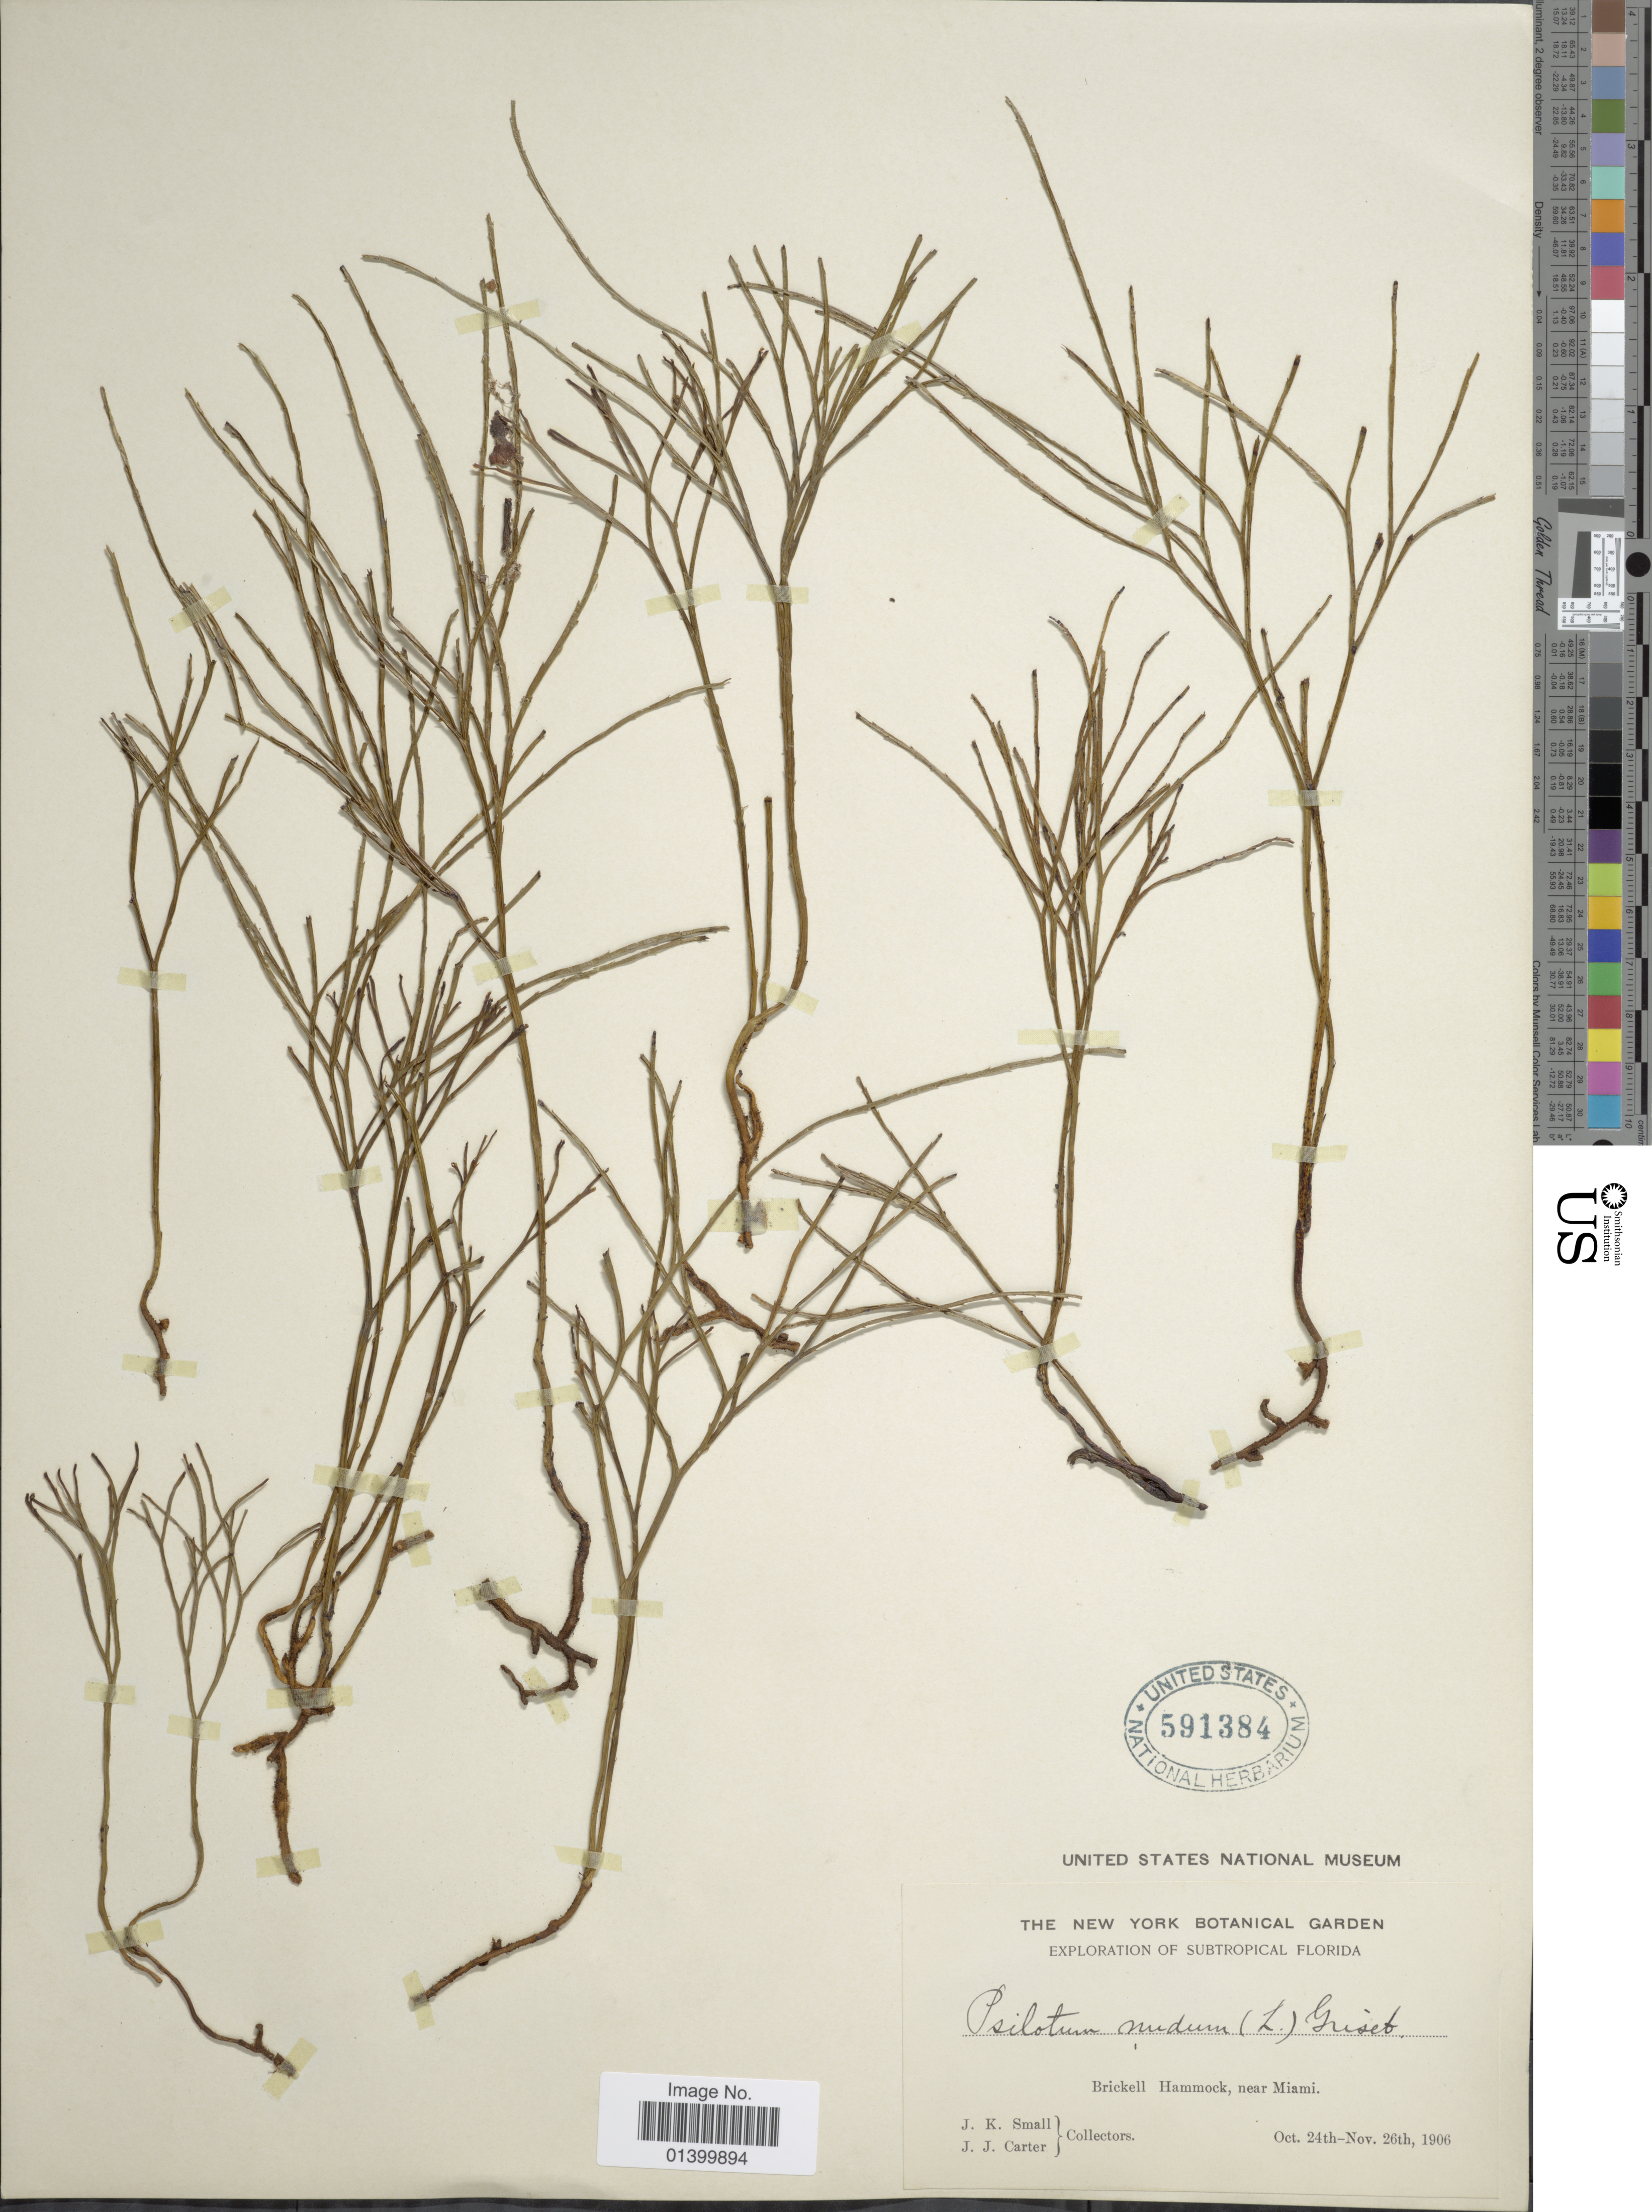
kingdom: Plantae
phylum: Tracheophyta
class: Polypodiopsida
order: Psilotales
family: Psilotaceae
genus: Psilotum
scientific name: Psilotum nudum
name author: (L.) P. Beauv.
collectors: J. K. Small & J. Carter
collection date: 1906-10-24/1906-11-26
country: United States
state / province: Florida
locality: Subtropical Florida. Brickell Hammock, near Miami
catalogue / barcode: US 591384